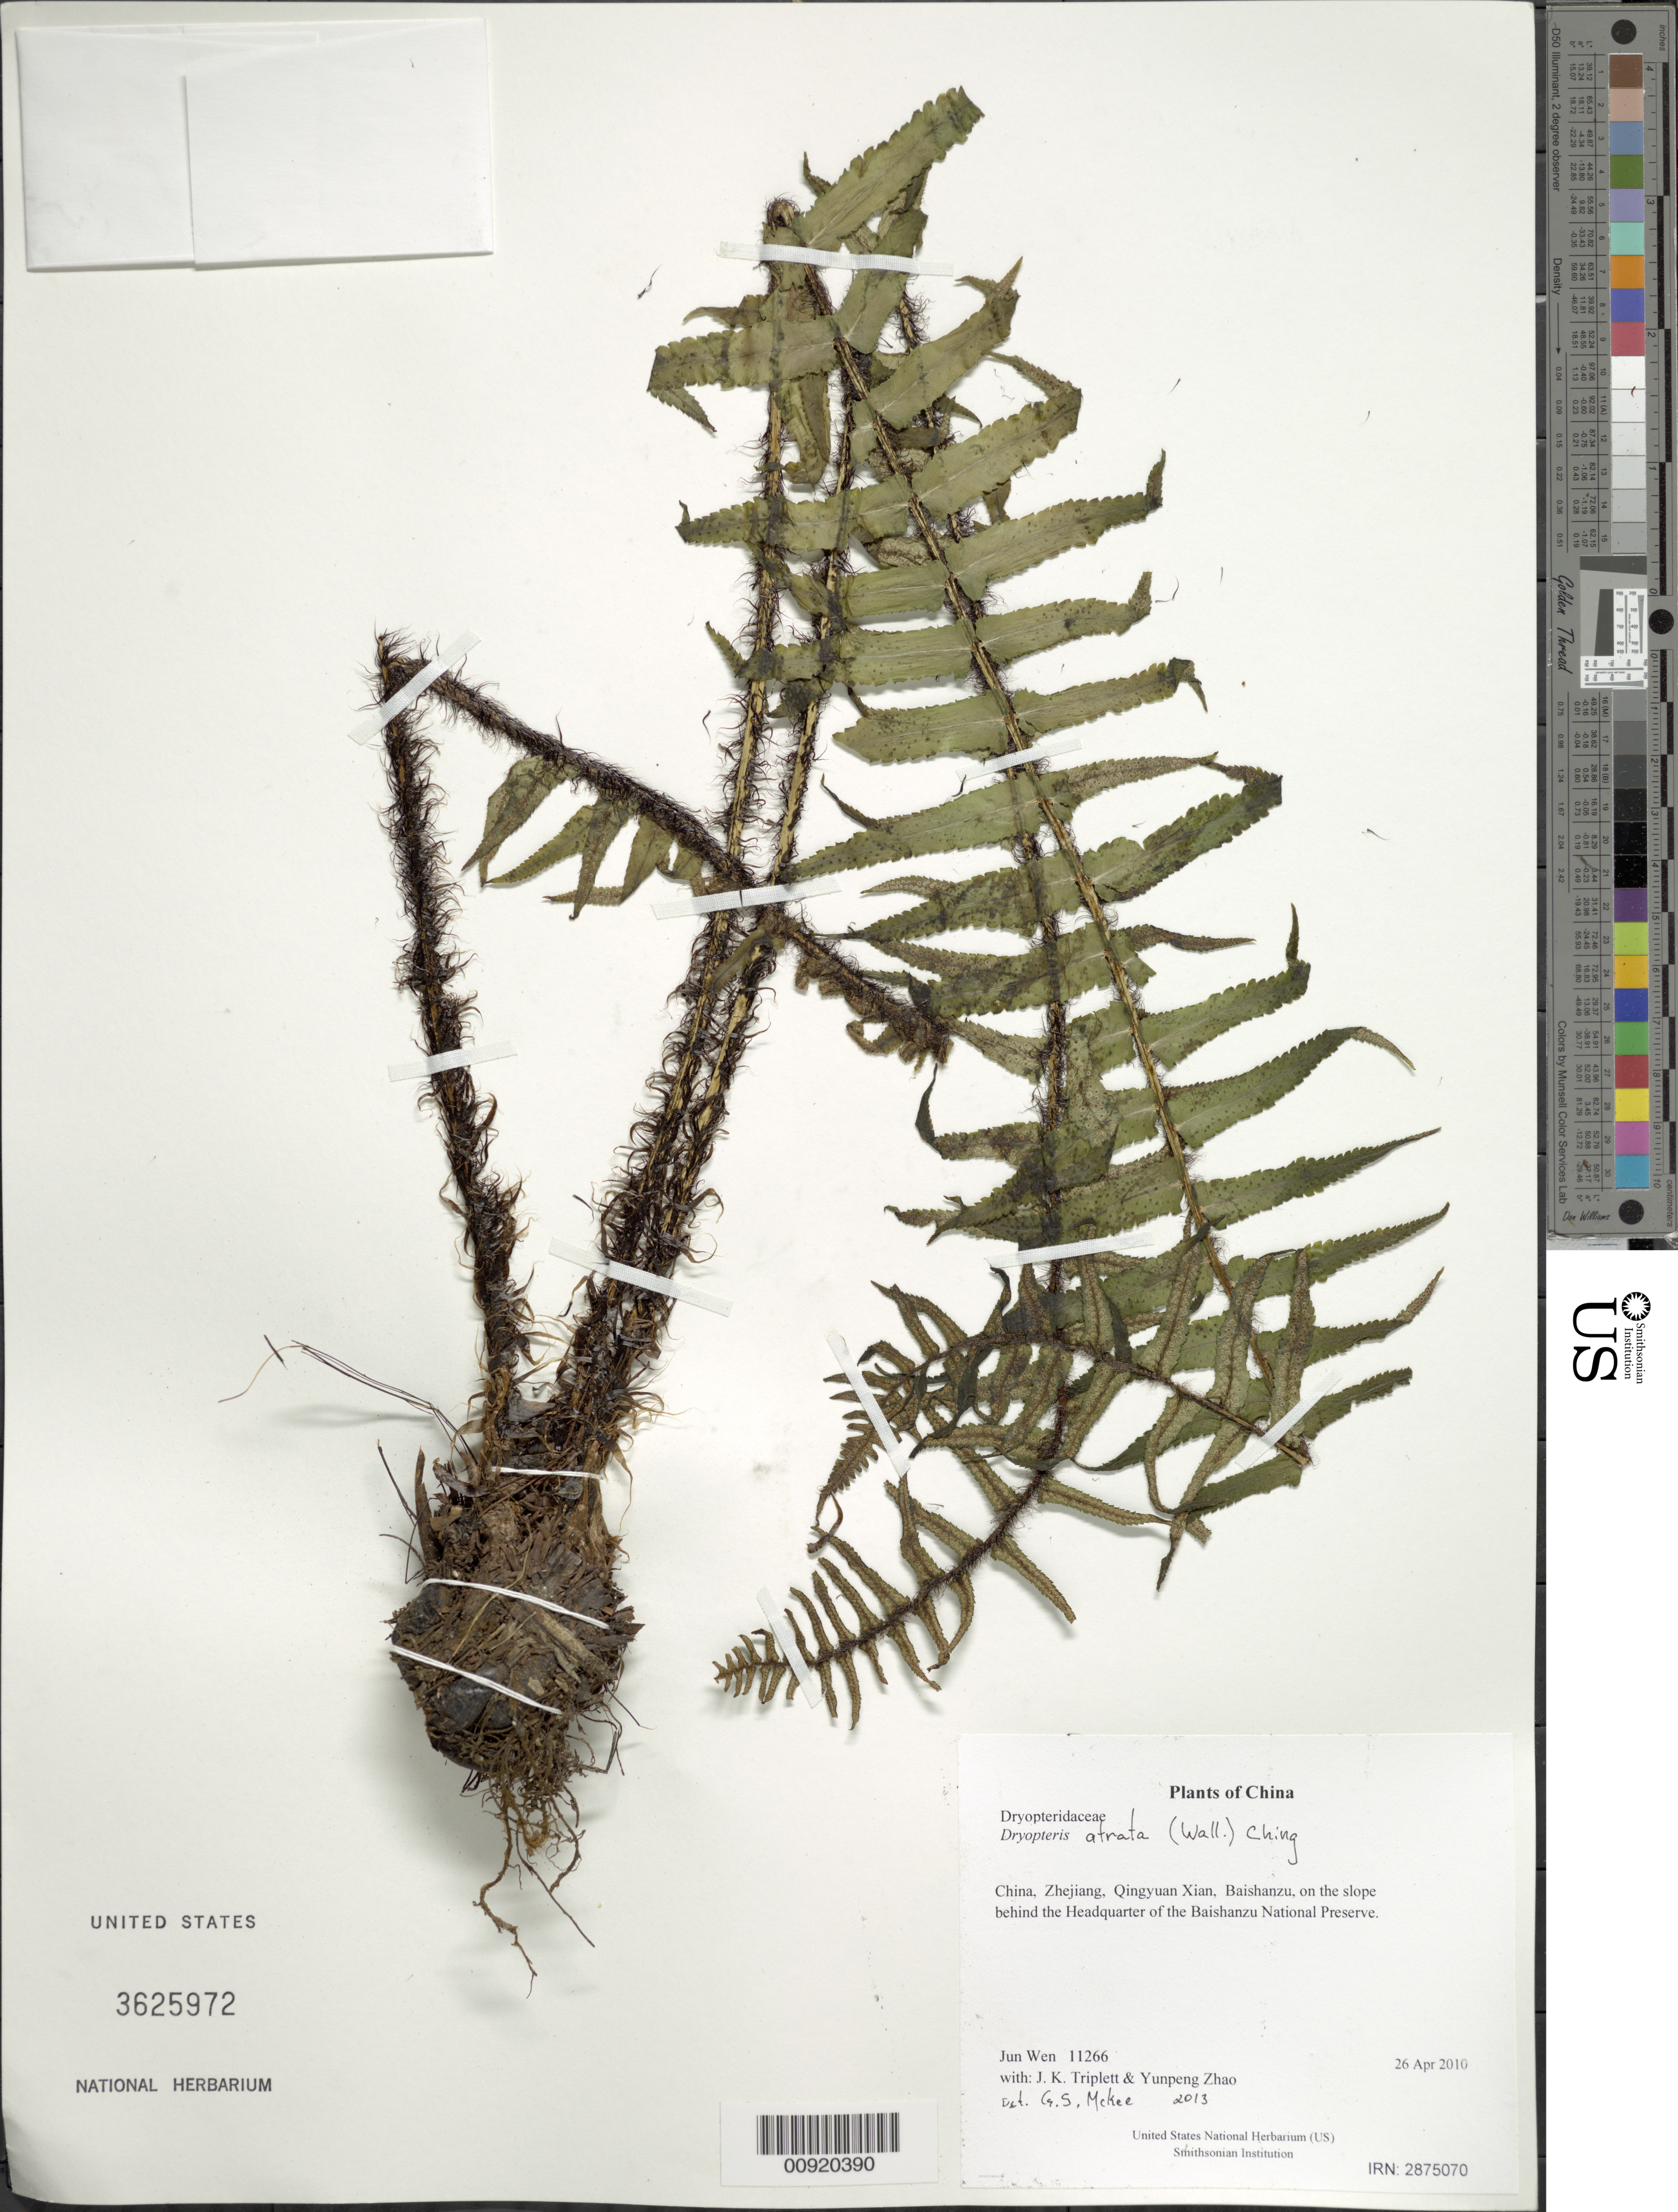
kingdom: Plantae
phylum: Tracheophyta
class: Polypodiopsida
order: Polypodiales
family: Dryopteridaceae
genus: Dryopteris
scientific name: Dryopteris atrata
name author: (Wall. ex Kunze) Ching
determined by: McKee, G. S., (US), NMNH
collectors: J. Wen, J. K. Triplett & Yunpeng Zhao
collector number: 11266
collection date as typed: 26 Apr 2010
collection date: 2010-04-26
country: China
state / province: Zhejiang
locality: Qingyuan Xian, Baishanzu, on the slope behind the Headquarter of the Baishanzu National Preserve.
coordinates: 27 44.386 N, 119 10.796 E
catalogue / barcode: US 3625972